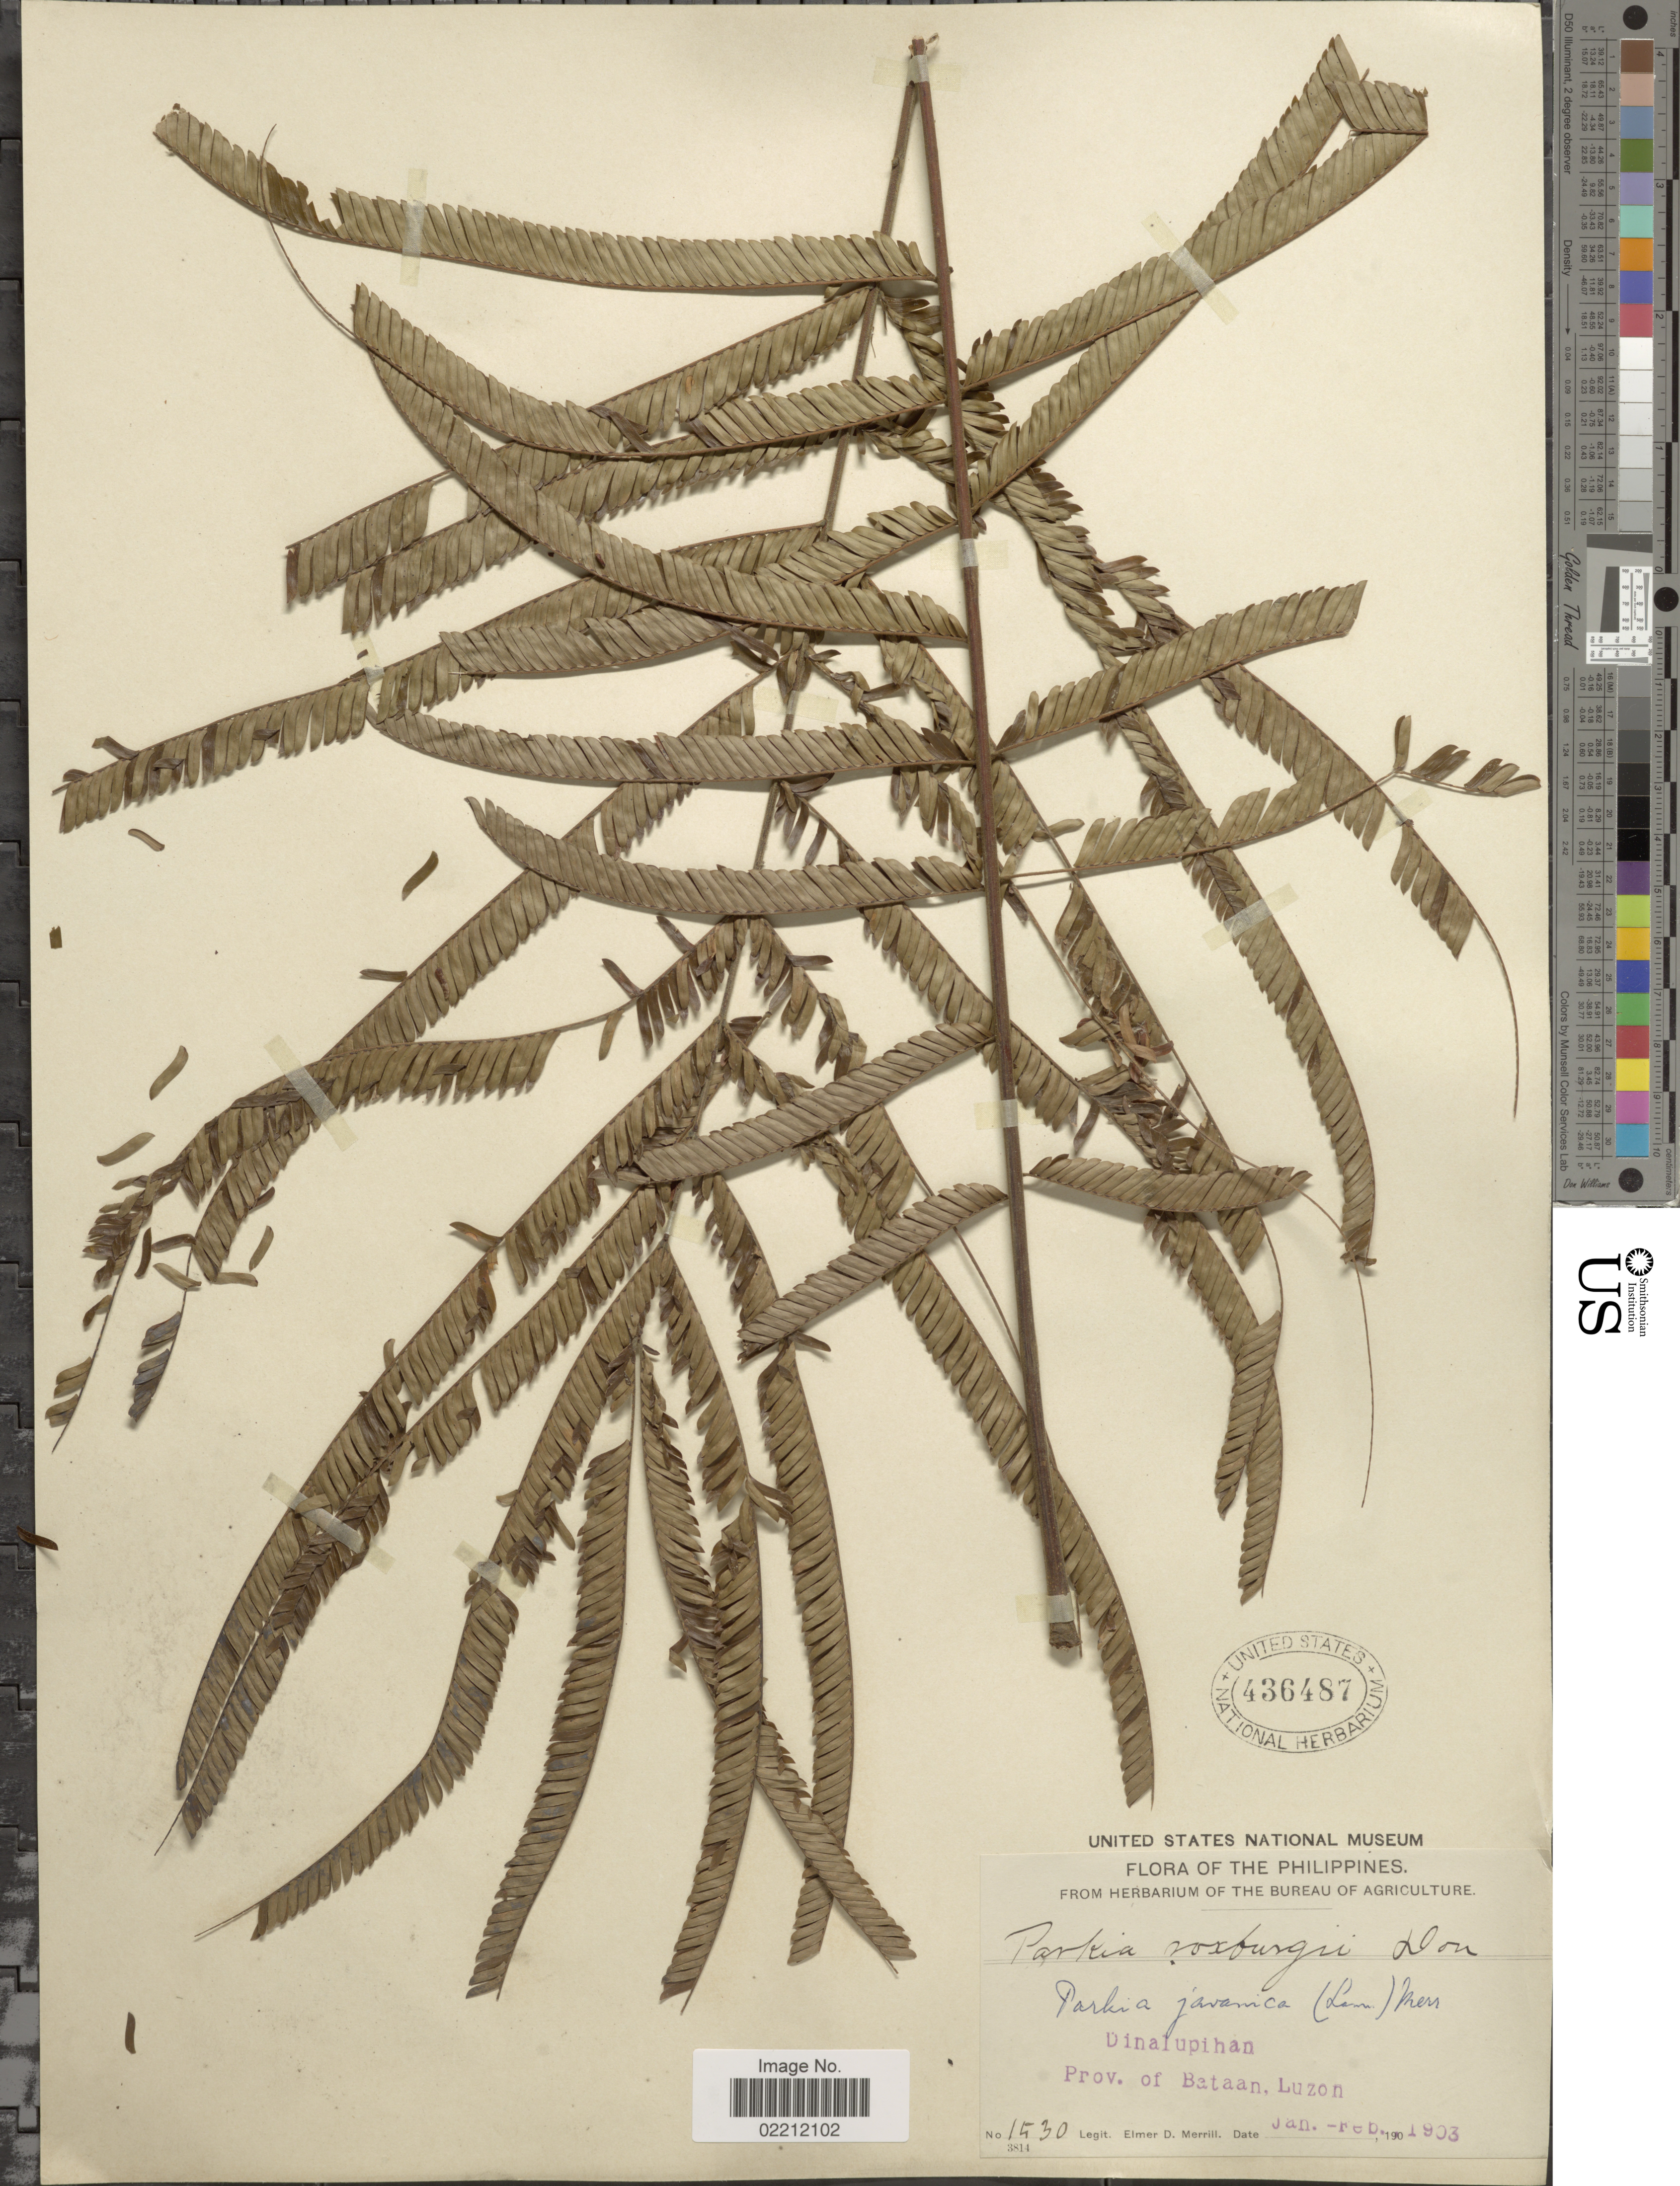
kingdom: Plantae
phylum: Tracheophyta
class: Magnoliopsida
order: Fabales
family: Fabaceae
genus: Parkia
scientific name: Parkia javanica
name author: (Lam.) Merr.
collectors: E. D. Merrill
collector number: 1530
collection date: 1903-01/1903-02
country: Philippines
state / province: Cagayan Valley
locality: Dinalupihan, Prov of Bataan, Luzon.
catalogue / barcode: US 436487